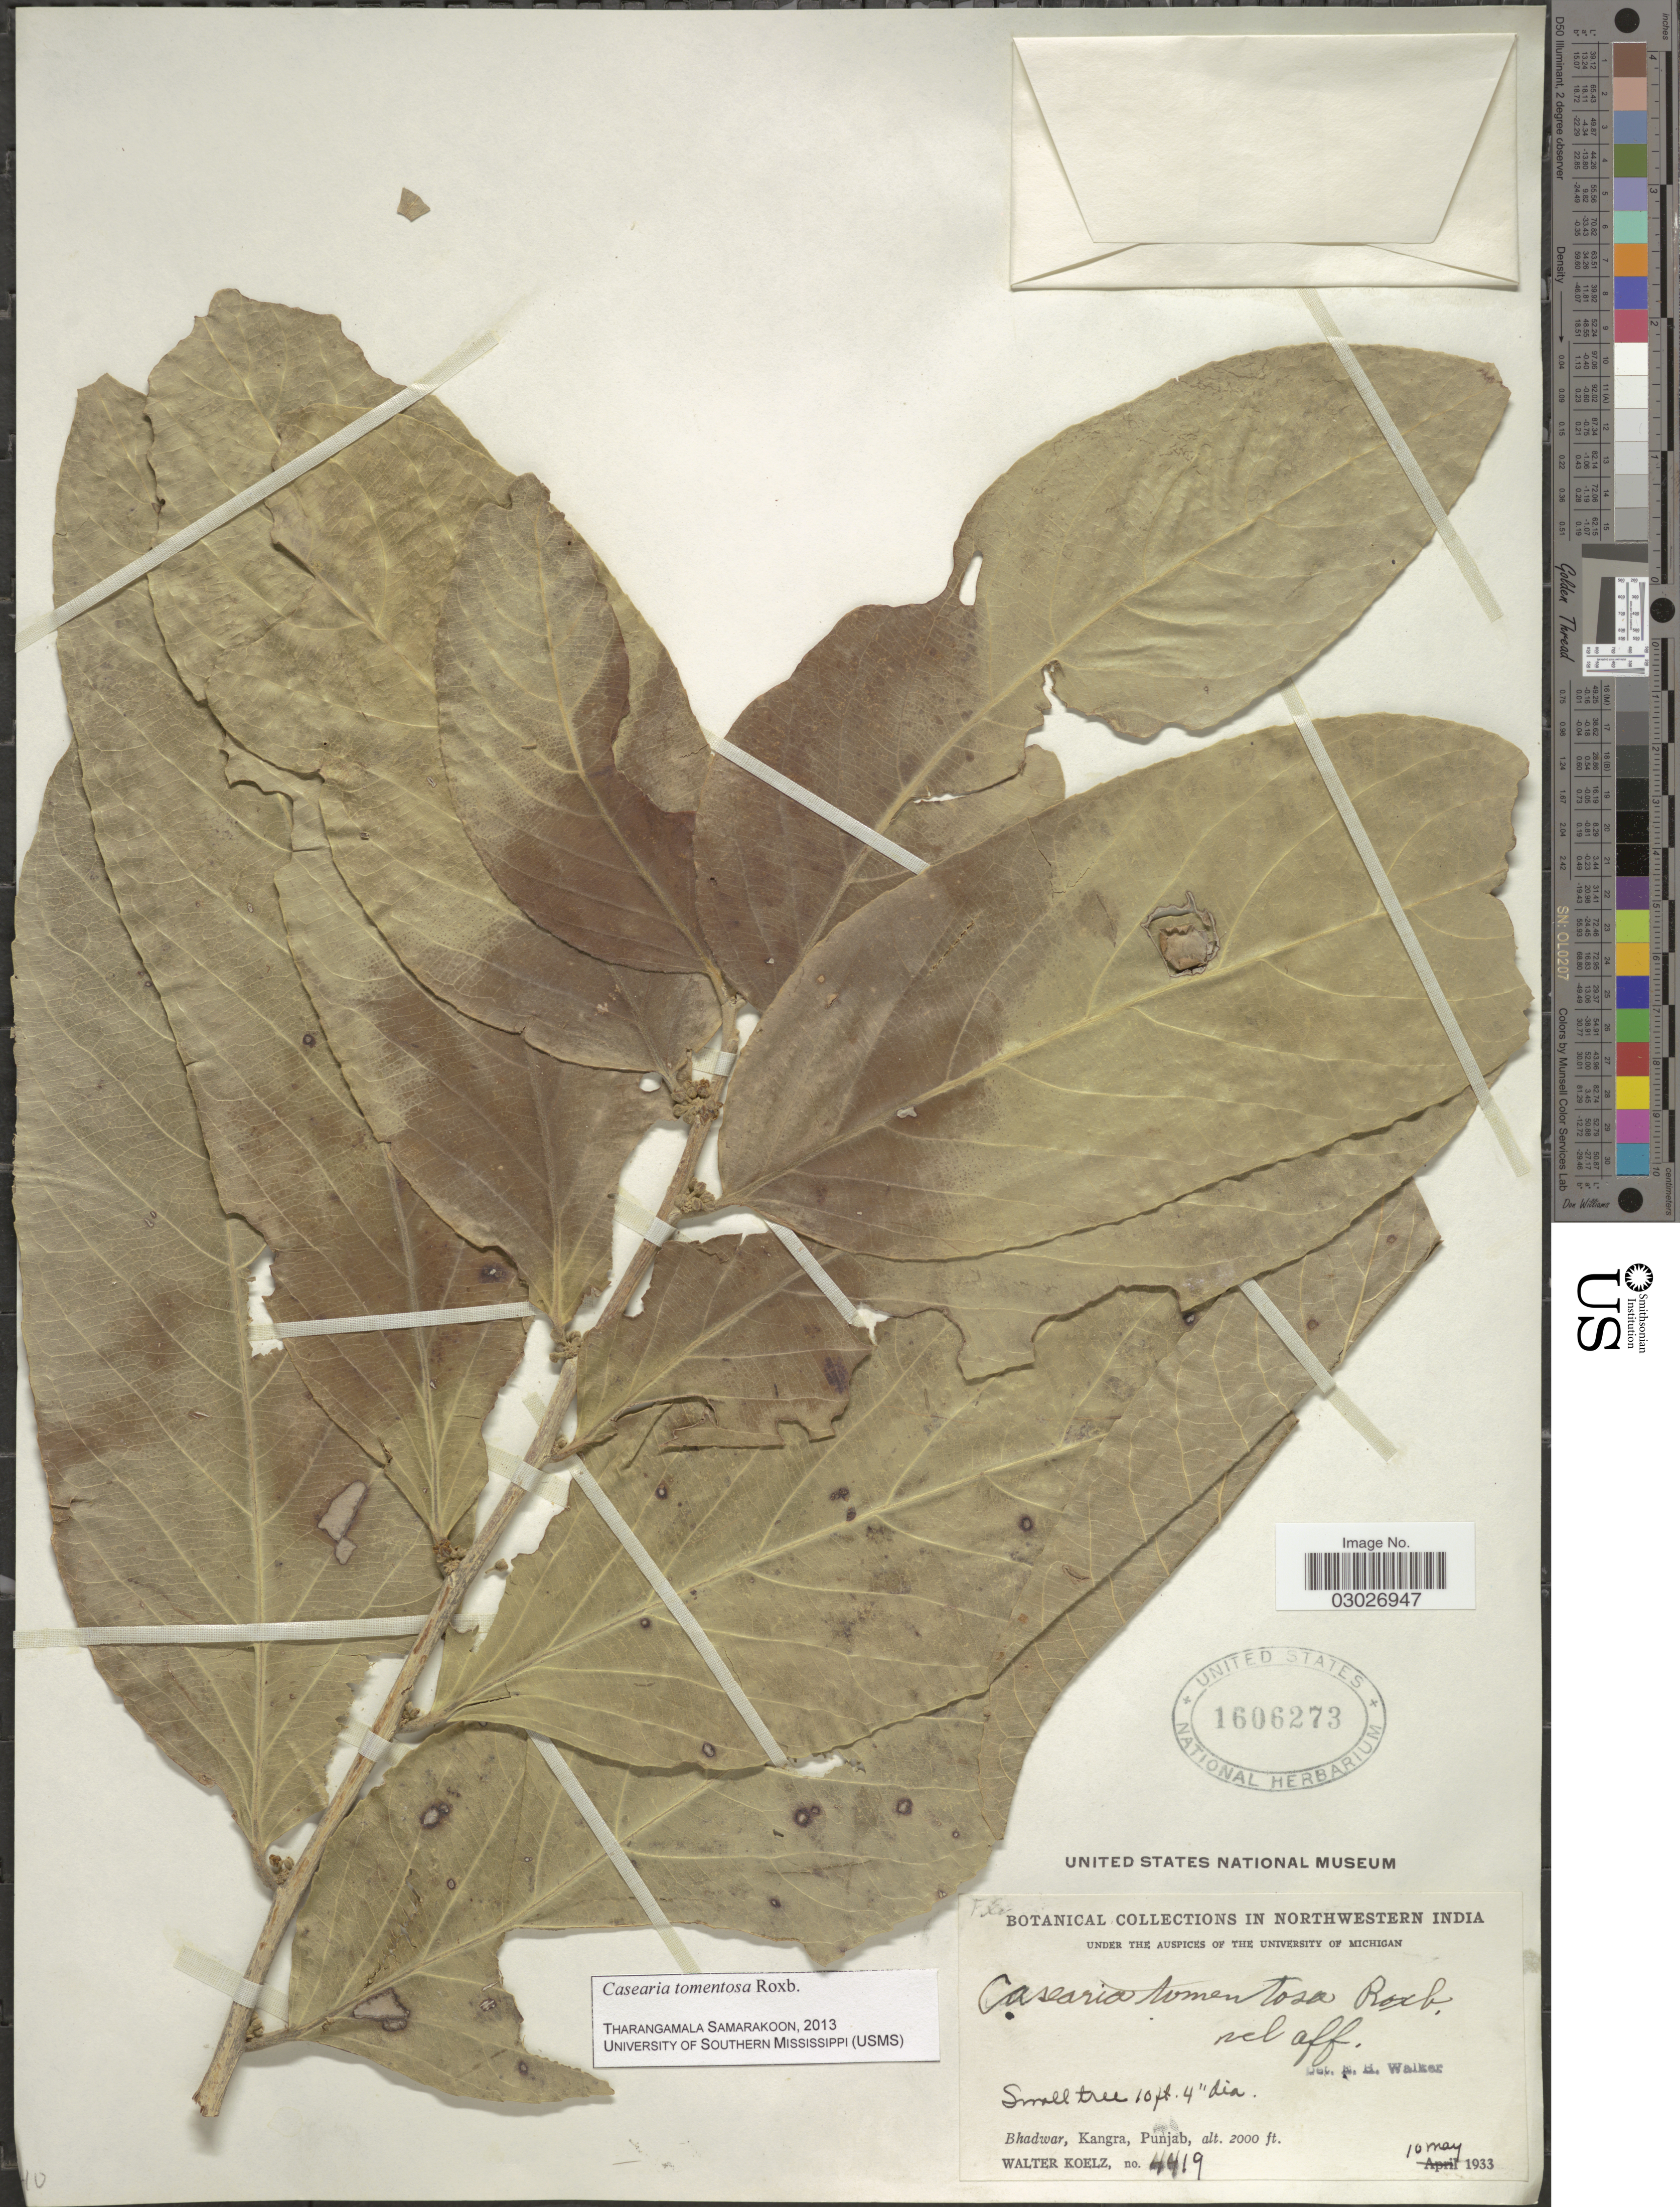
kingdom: Plantae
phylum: Tracheophyta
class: Magnoliopsida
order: Malpighiales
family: Salicaceae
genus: Casearia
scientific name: Casearia tomentosa var. tomentosa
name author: Roxb.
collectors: W. N. Koelz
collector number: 4419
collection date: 1933-05-10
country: India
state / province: Himachal Pradesh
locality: Northwestern India. Bhadwar, Kangra, Punjab.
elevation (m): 610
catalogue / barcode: US 1606273